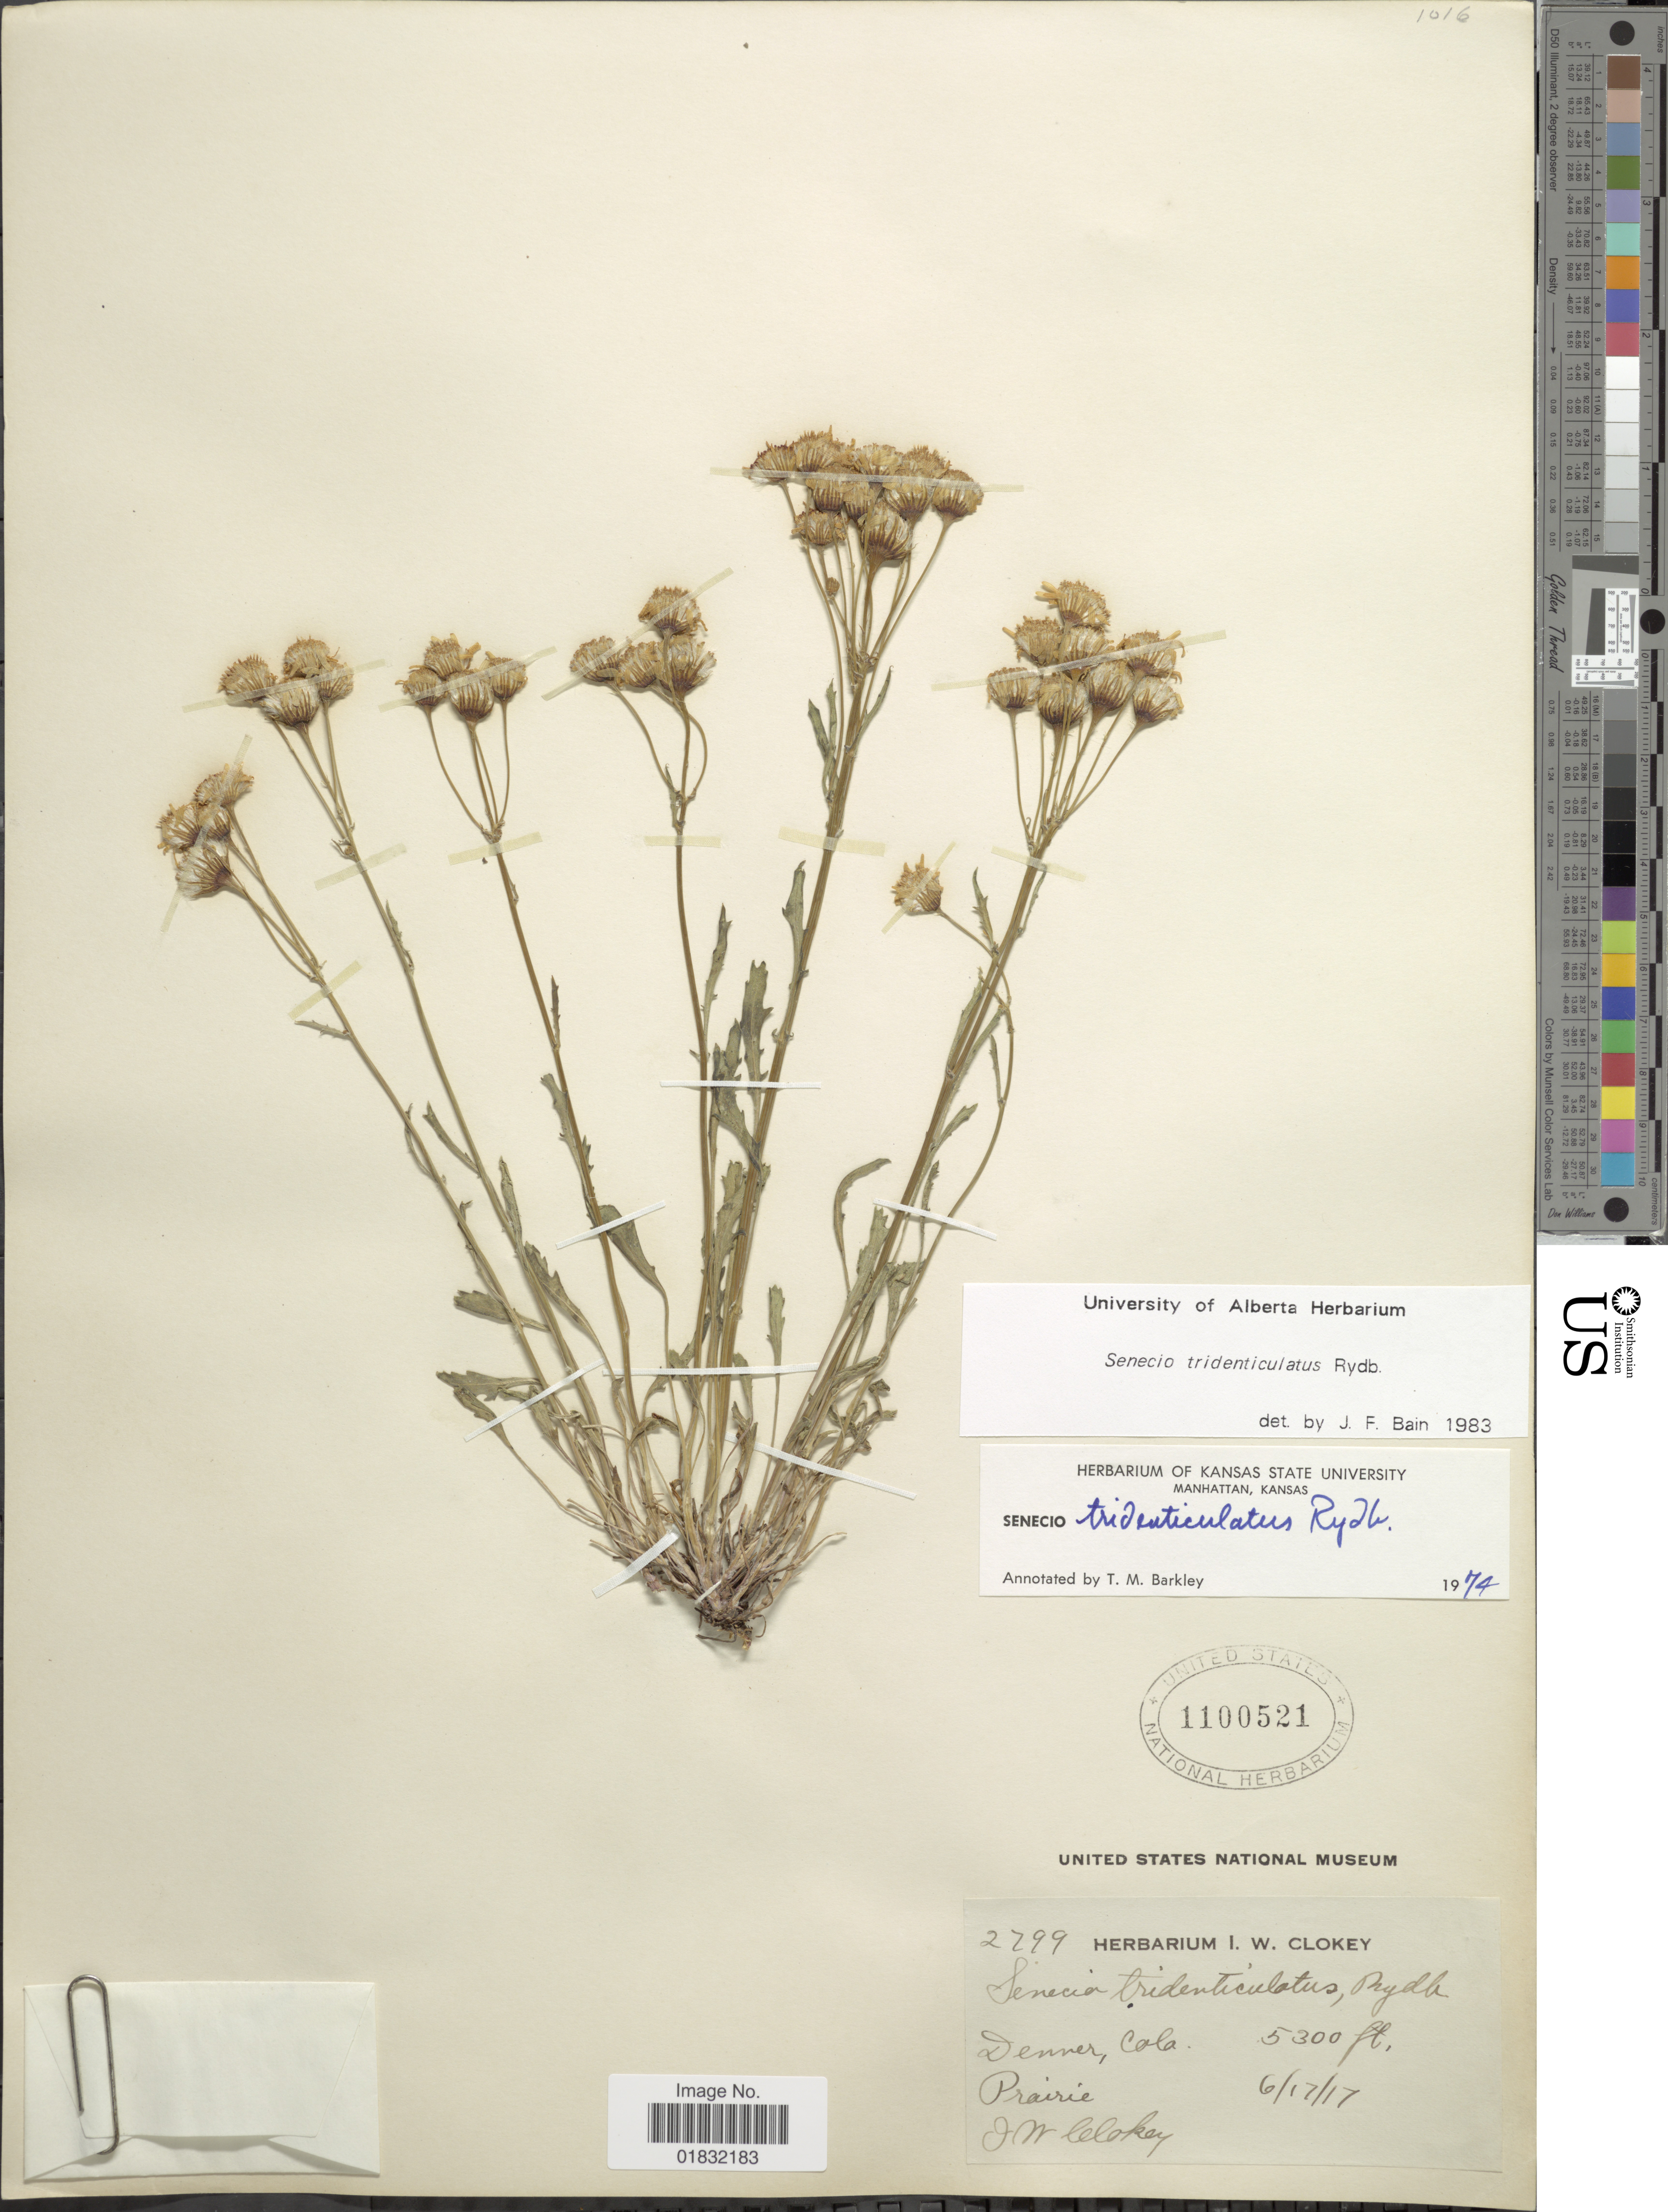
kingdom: Plantae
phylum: Tracheophyta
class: Magnoliopsida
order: Asterales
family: Asteraceae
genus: Packera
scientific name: Packera tridenticulata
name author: (Rydb.) W.A. Weber & Á. Löve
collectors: I. W. Clokey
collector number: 2799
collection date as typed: Transcribed d/m/y: 17/6/17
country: United States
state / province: Colorado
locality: Denner, Prairie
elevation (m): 1615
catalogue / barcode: US 1100521